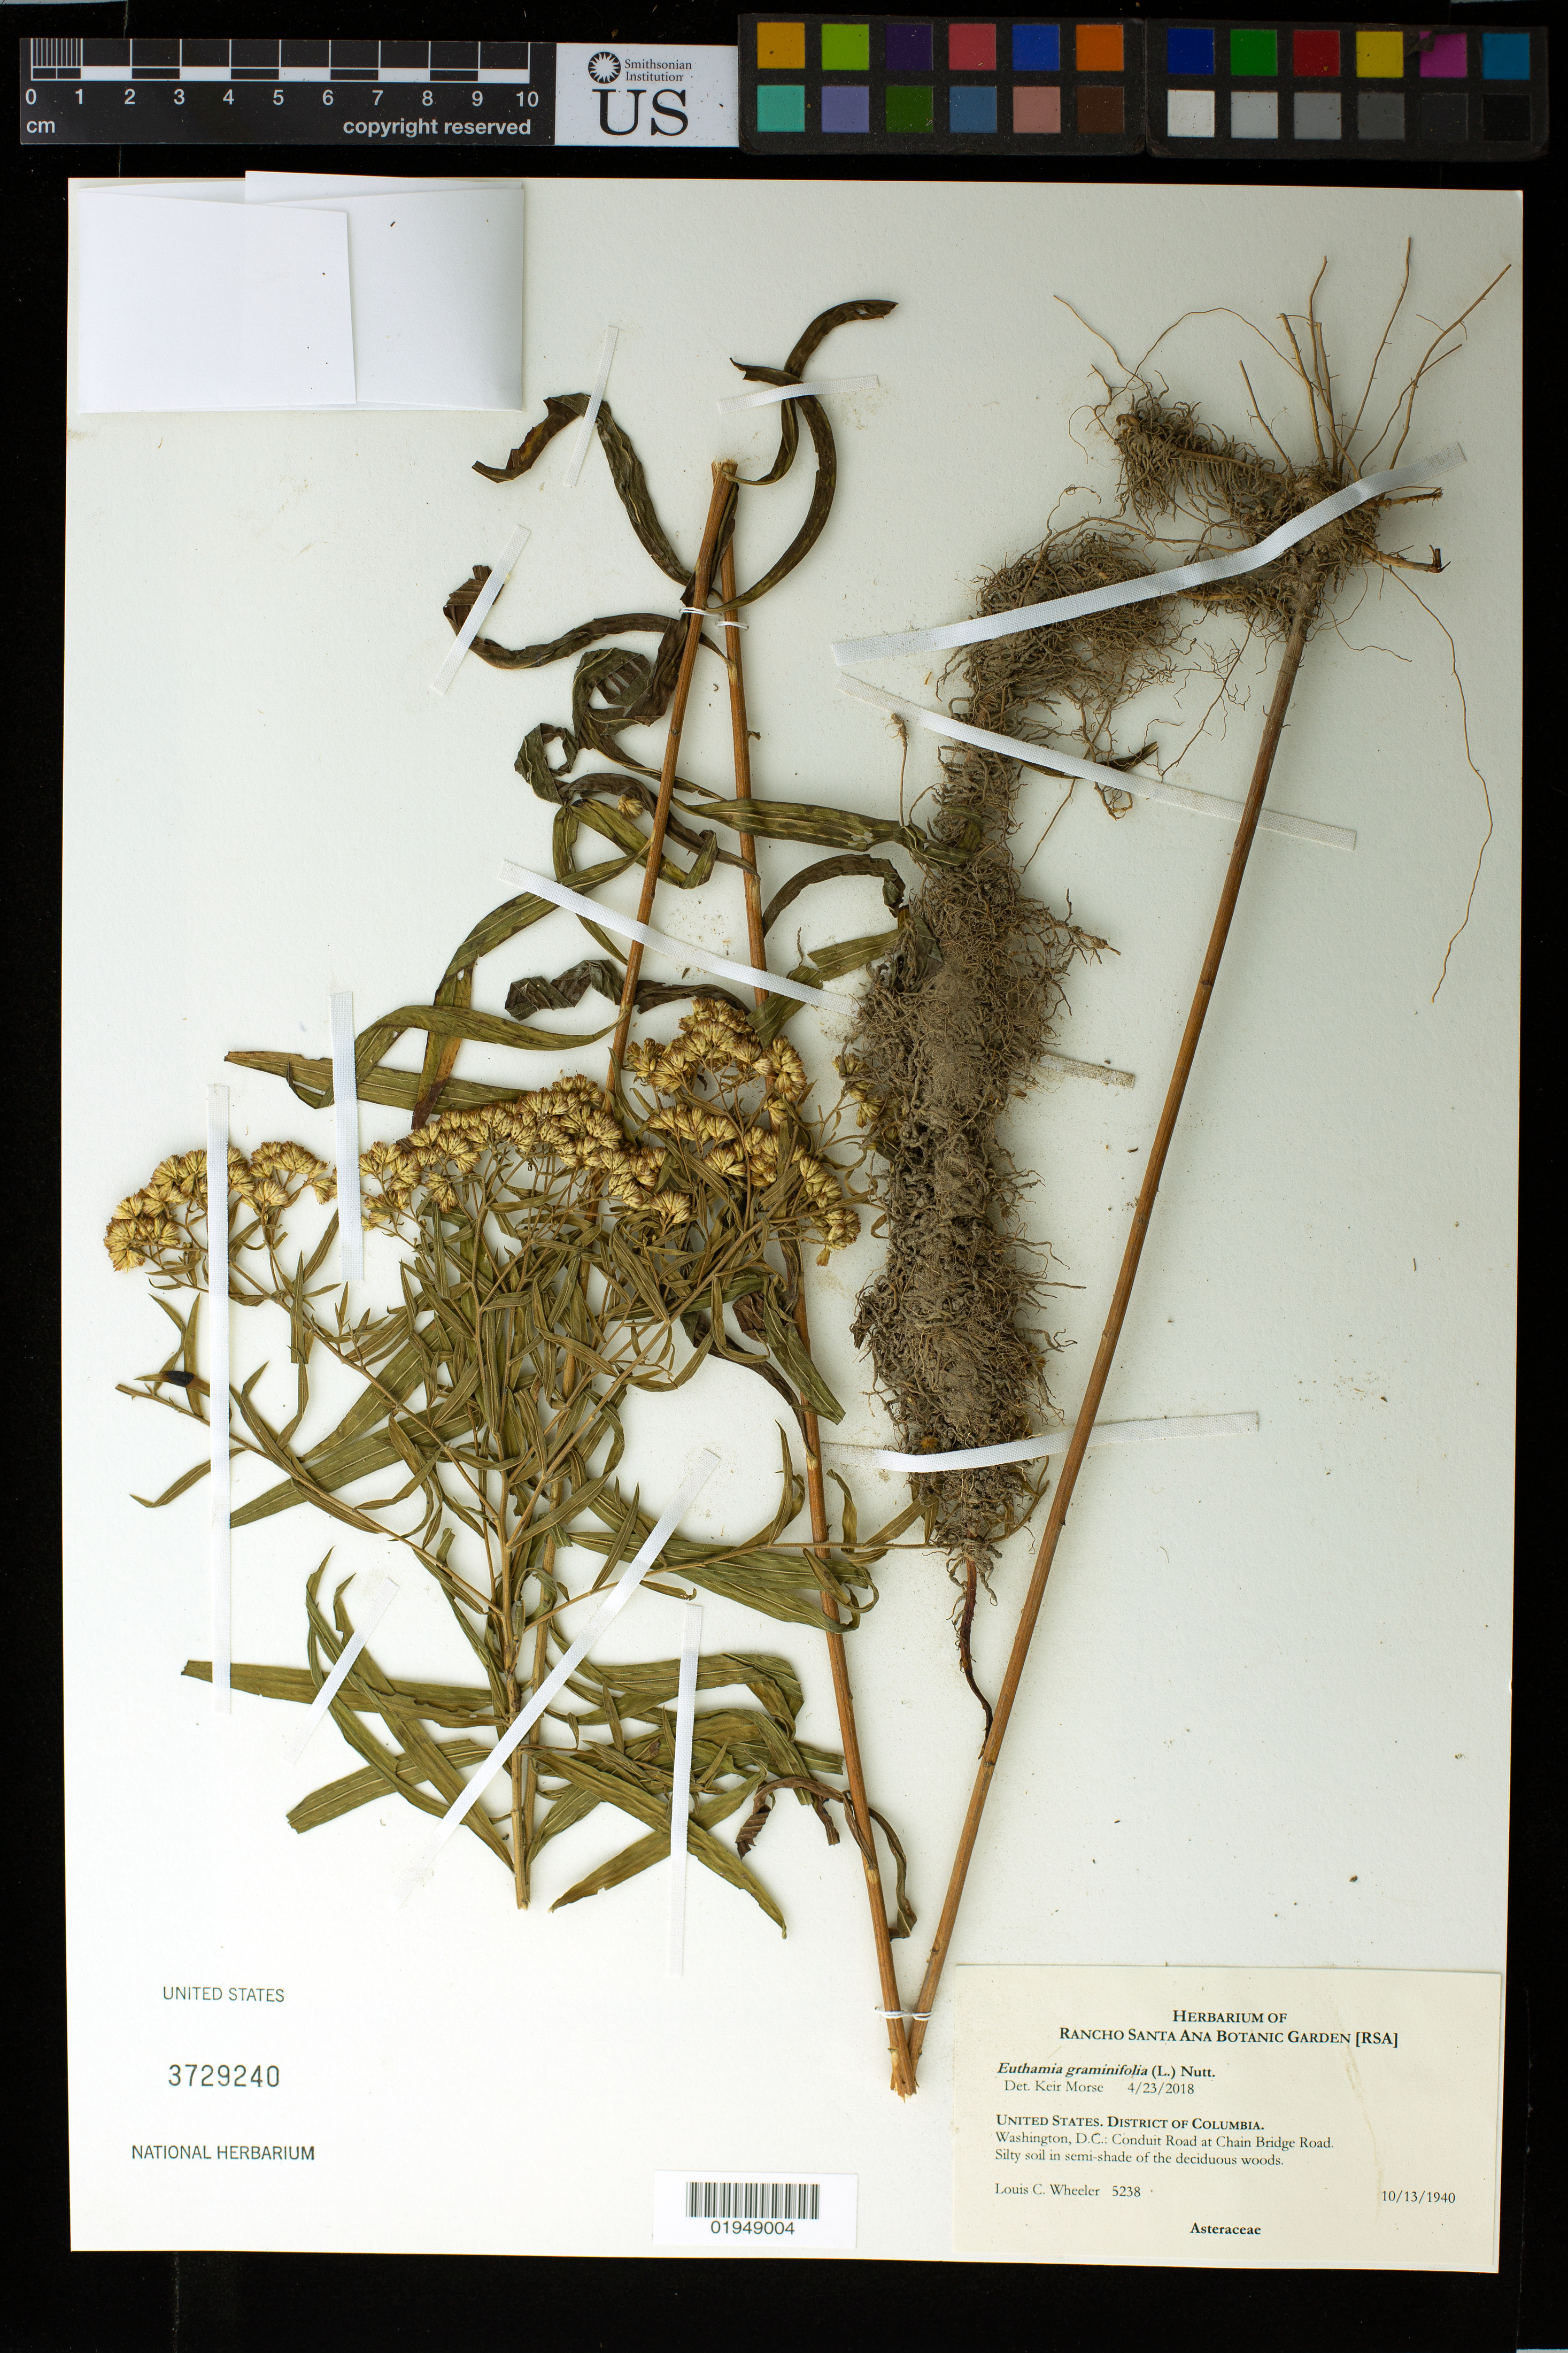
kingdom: Plantae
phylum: Tracheophyta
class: Magnoliopsida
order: Asterales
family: Asteraceae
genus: Euthamia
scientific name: Euthamia graminifolia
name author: (L.) Nutt.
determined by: Morse, K.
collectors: L. C. Wheeler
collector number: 5238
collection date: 1940-10-13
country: United States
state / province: District of Columbia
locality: Conduit Road at Chain Bridge Road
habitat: silty soil in semi-shade of the deciduous woods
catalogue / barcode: US 3729240